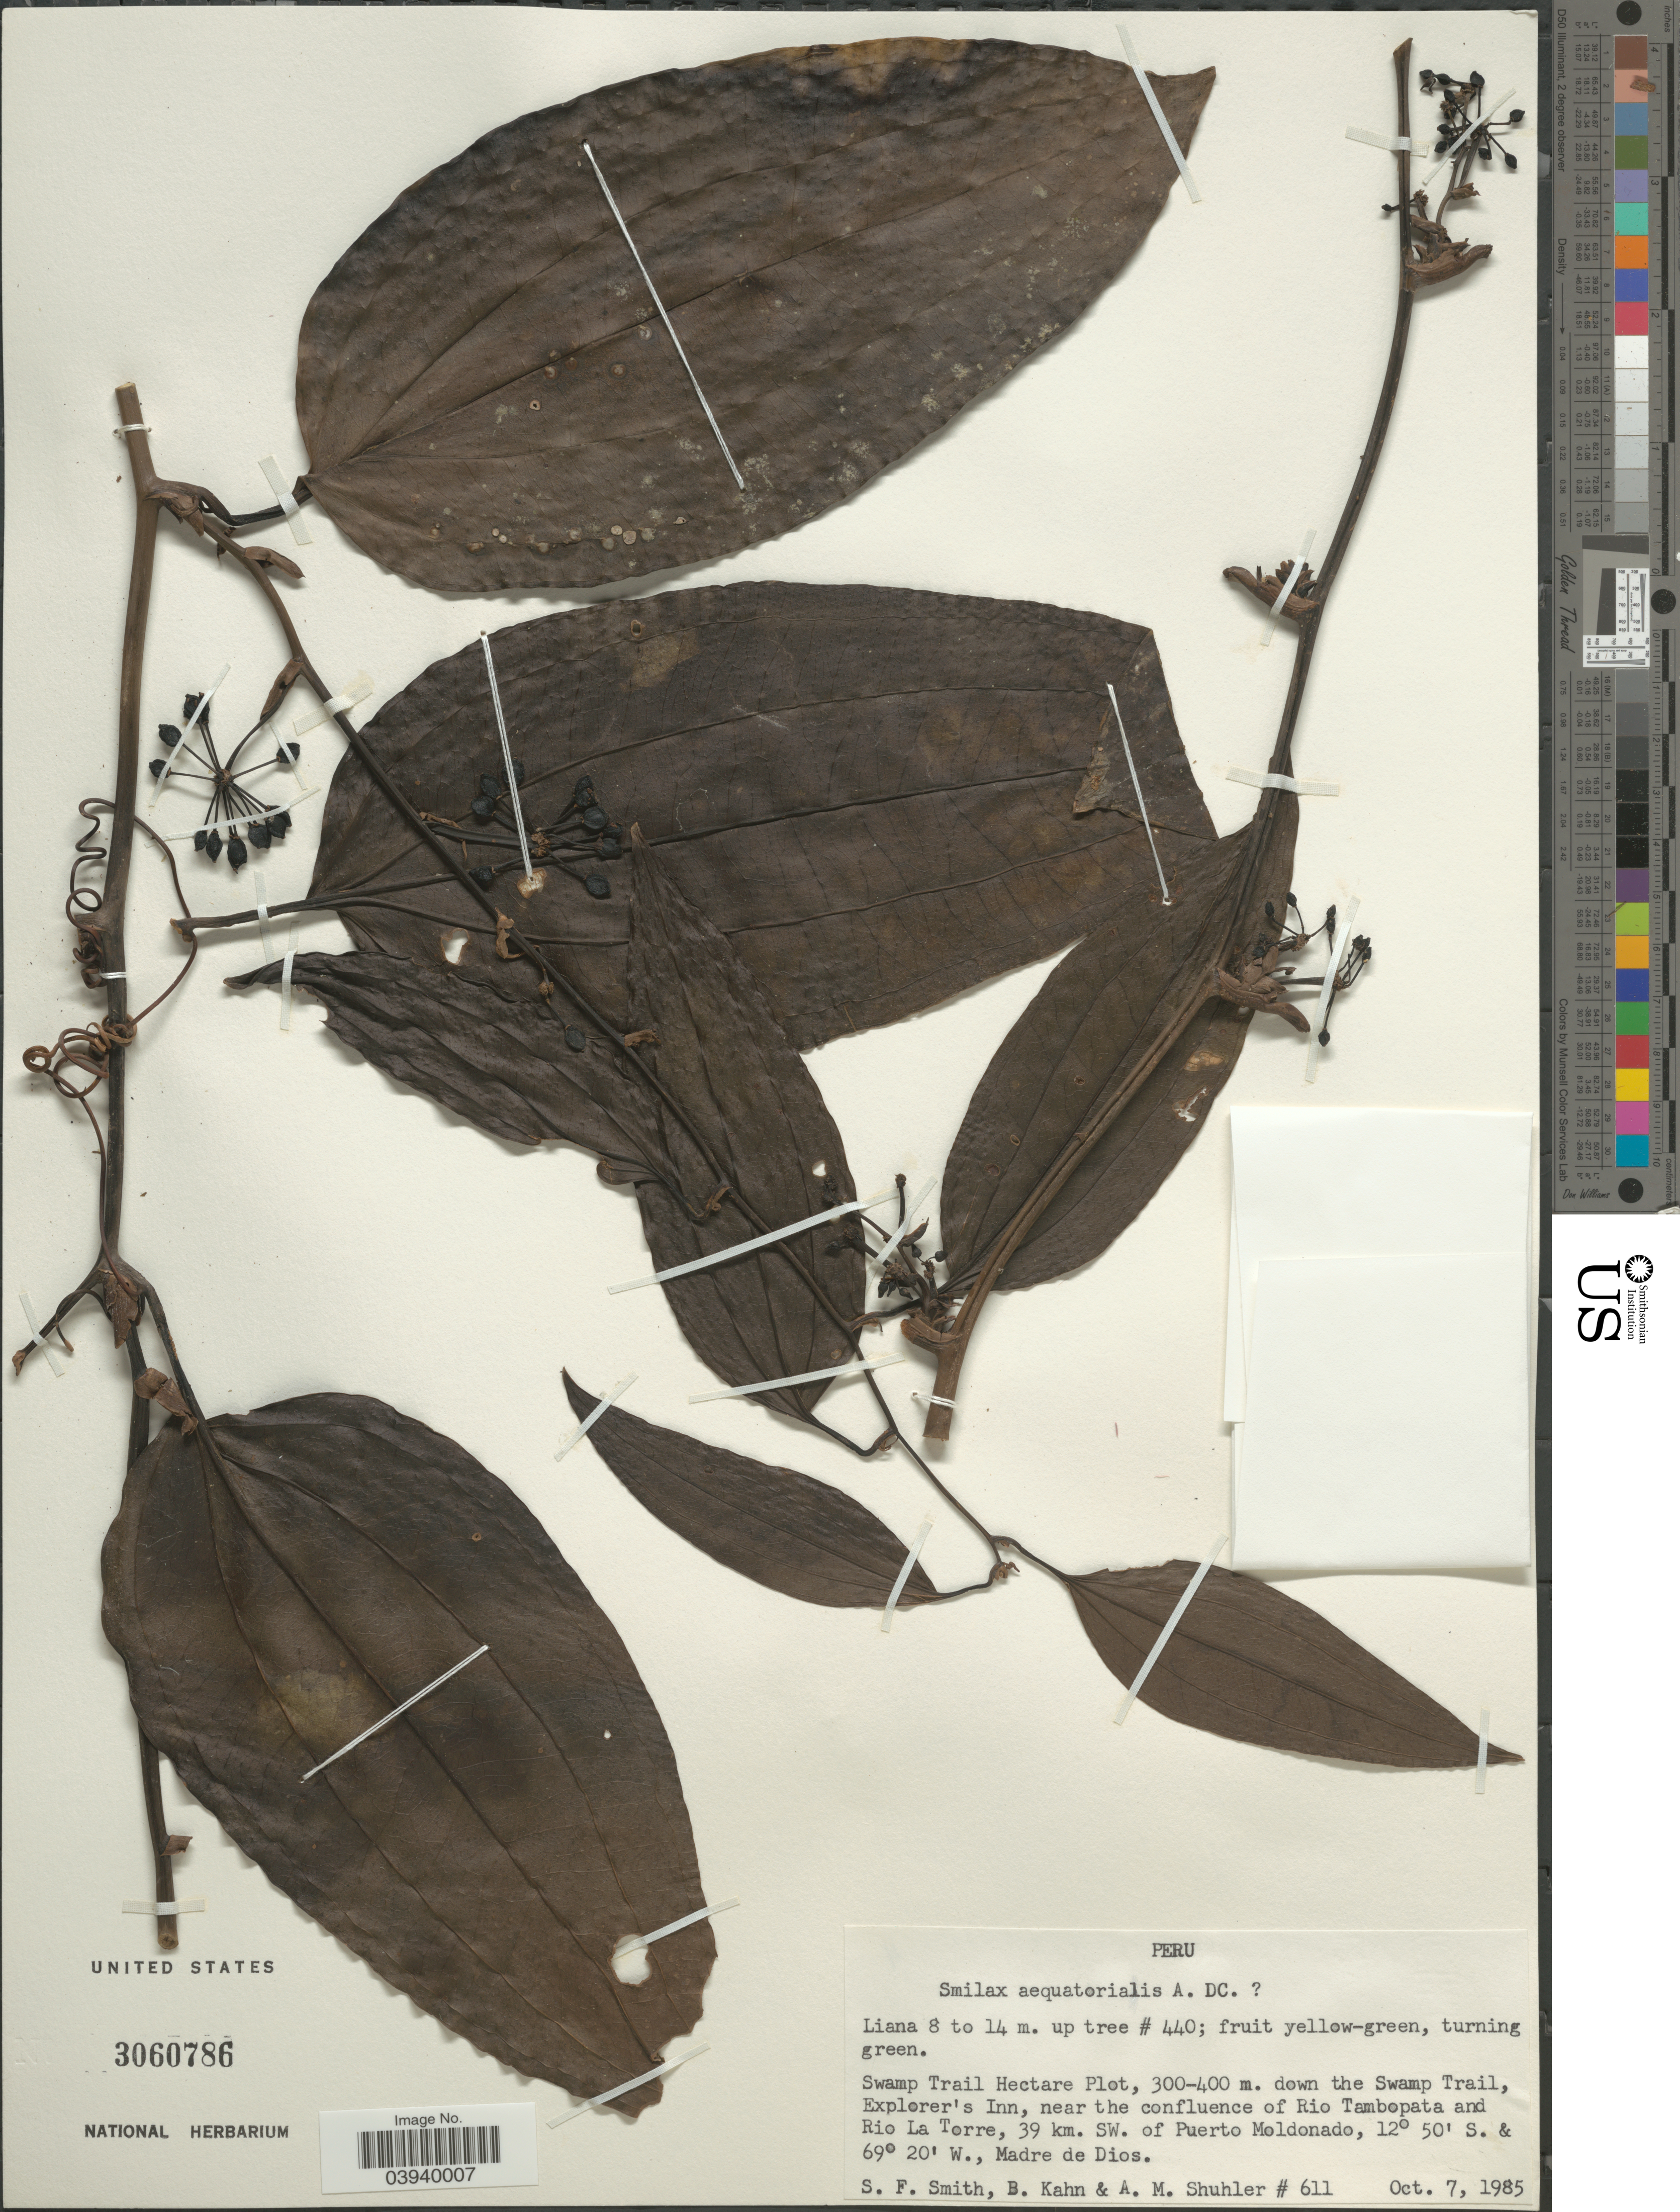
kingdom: Plantae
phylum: Tracheophyta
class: Liliopsida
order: Liliales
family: Smilacaceae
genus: Smilax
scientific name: Smilax aequatorialis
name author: A. DC.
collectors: S.F. Smith, B. Kahn & A. Shuhler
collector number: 611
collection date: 1985-10-07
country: Peru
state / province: Madre de Dios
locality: Swamp Trail Hectare Plot, down the Swamp Trail, Explores's Inn, near the confluence of Rio Tambopata and Rio La Torre, 39 km. SW. of Puerto Moldonado.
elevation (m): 300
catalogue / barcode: US 3060786